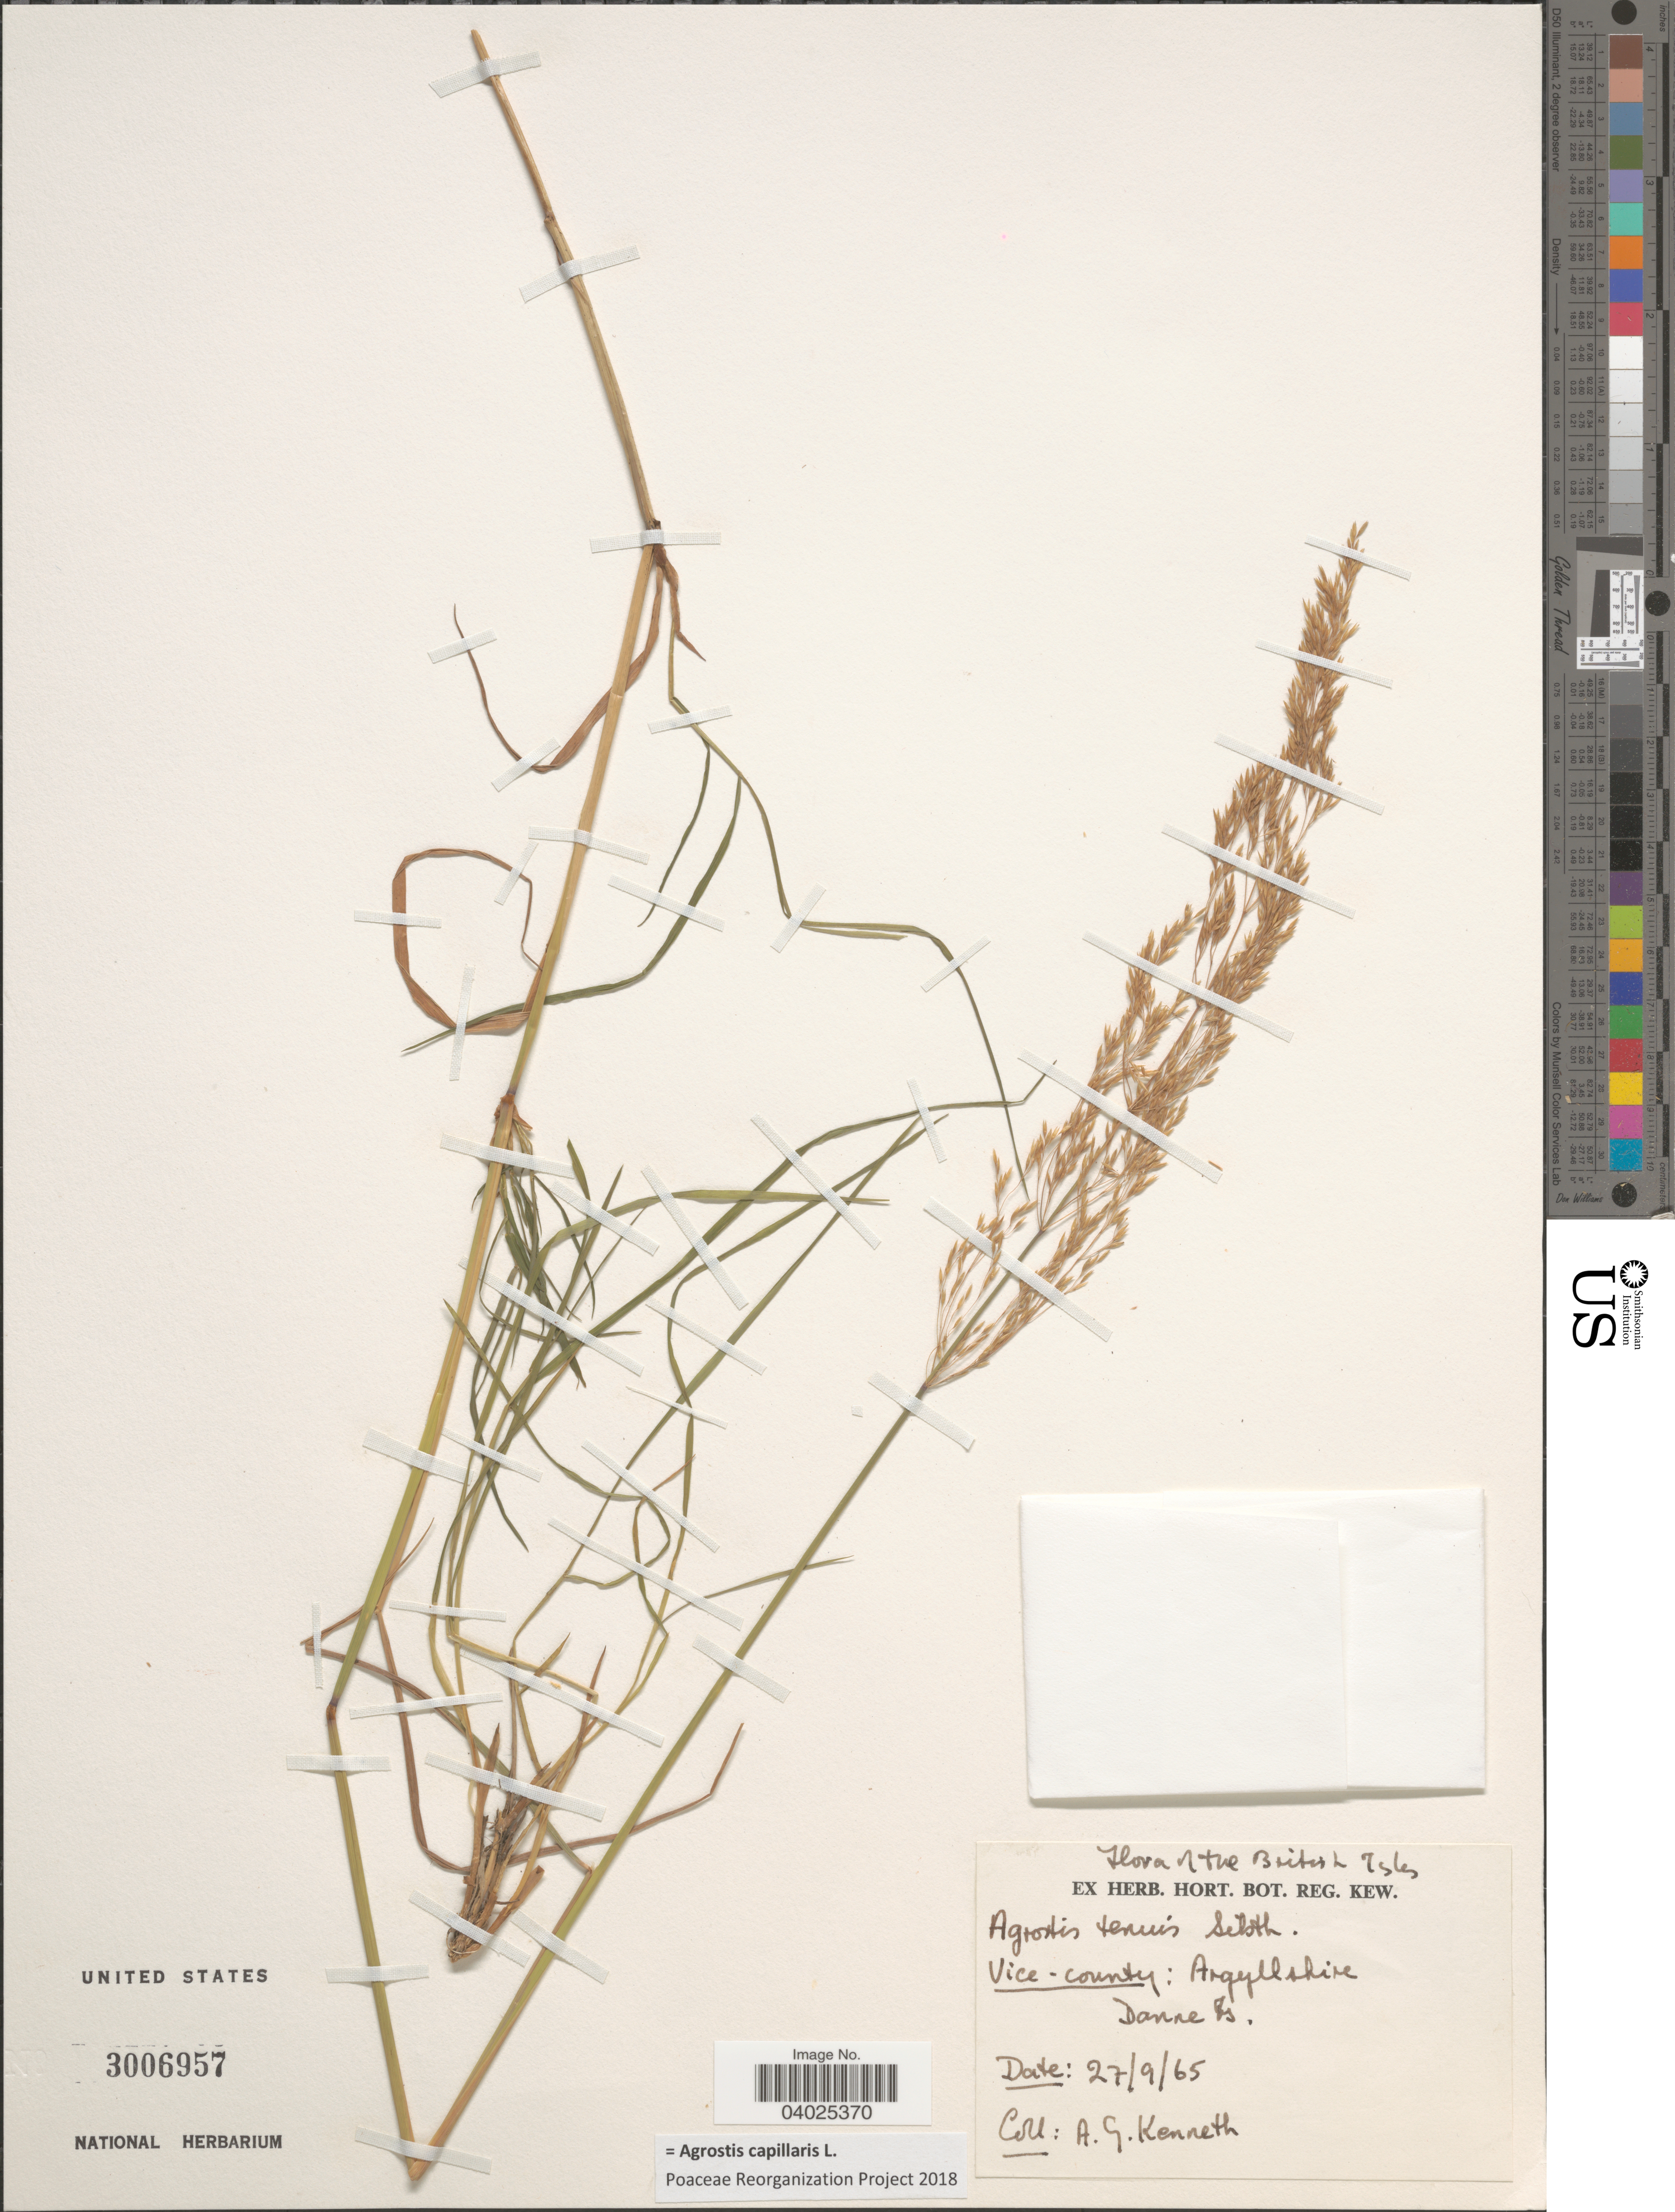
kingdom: Plantae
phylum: Tracheophyta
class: Liliopsida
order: Poales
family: Poaceae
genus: Agrostis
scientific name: Agrostis capillaris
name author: L.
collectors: A. Kenneth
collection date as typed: Transcribed d/m/y: 27/9/65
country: United Kingdom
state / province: Scotland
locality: British Isles. Vice-county: Argyllshire. Danne Is.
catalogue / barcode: US 3006957